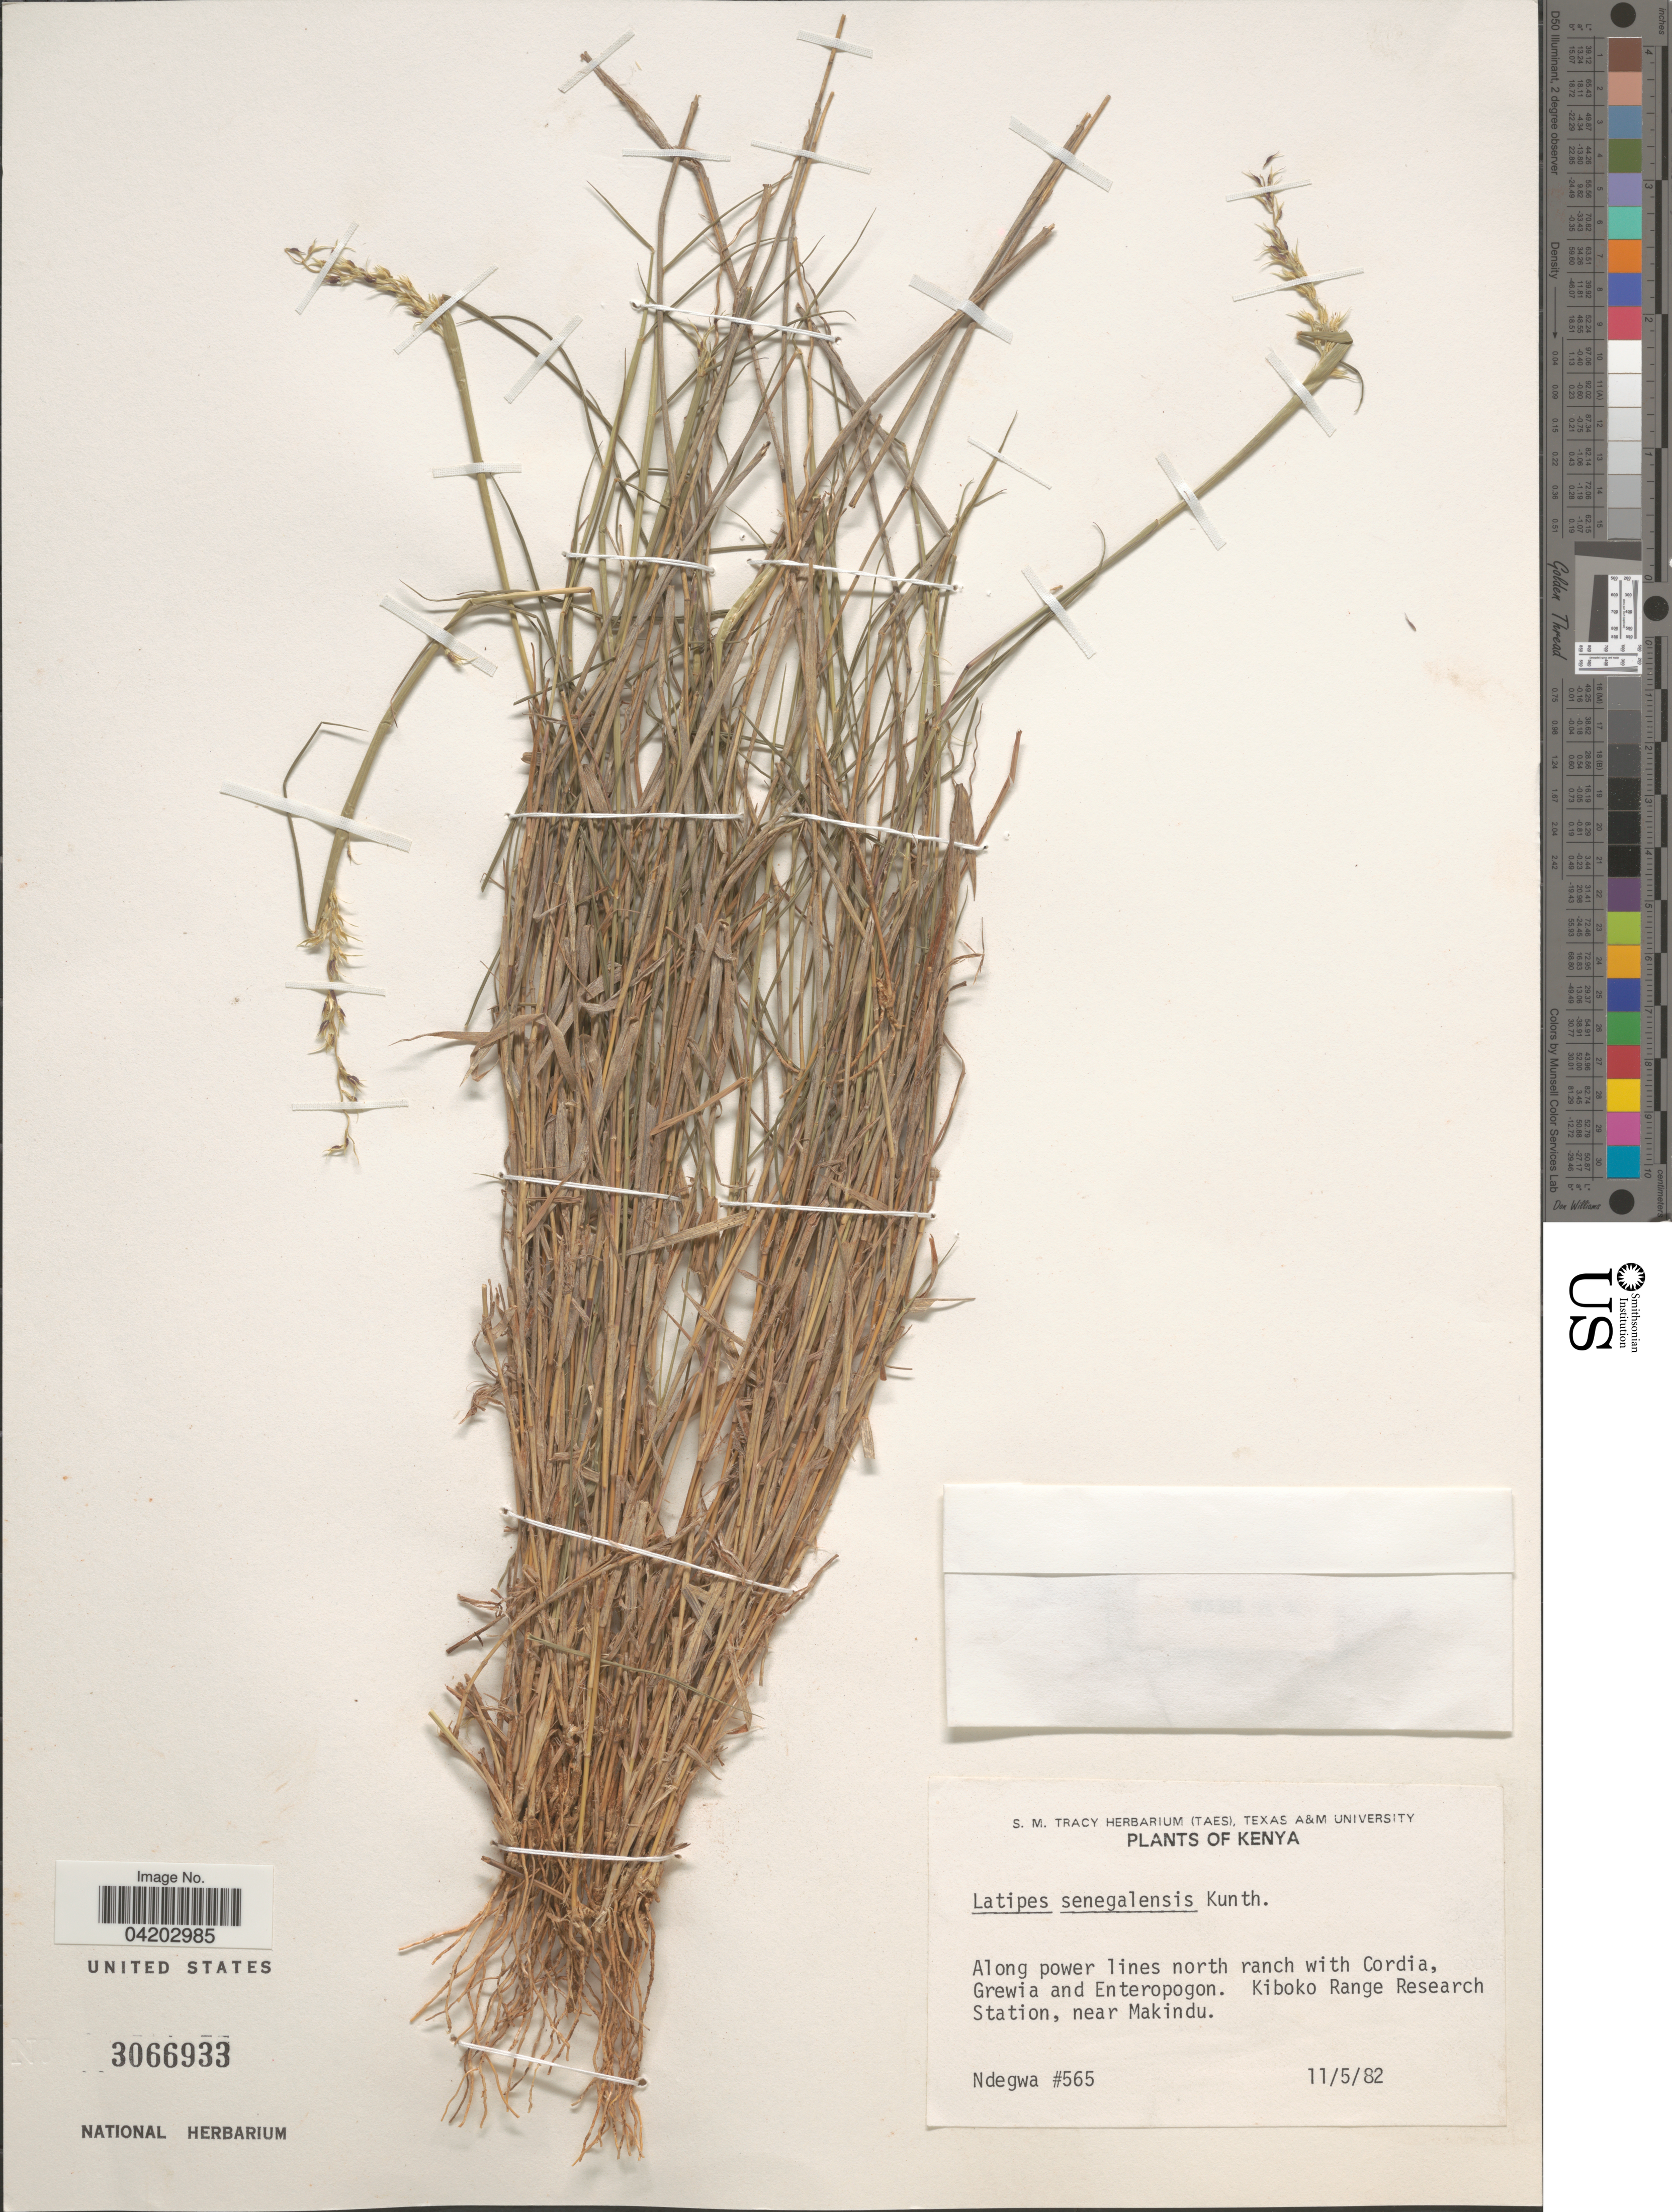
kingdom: Plantae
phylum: Tracheophyta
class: Liliopsida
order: Poales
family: Poaceae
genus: Leptothrium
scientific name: Leptothrium senegalense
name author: (Kunth) Clayton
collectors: -. Ndegwa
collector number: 565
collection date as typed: Transcribed d/m/y: 11/5/82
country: Kenya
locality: Along power lines north ranch. Kiboko Range Research Station, near Makindu.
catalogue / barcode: US 3066933